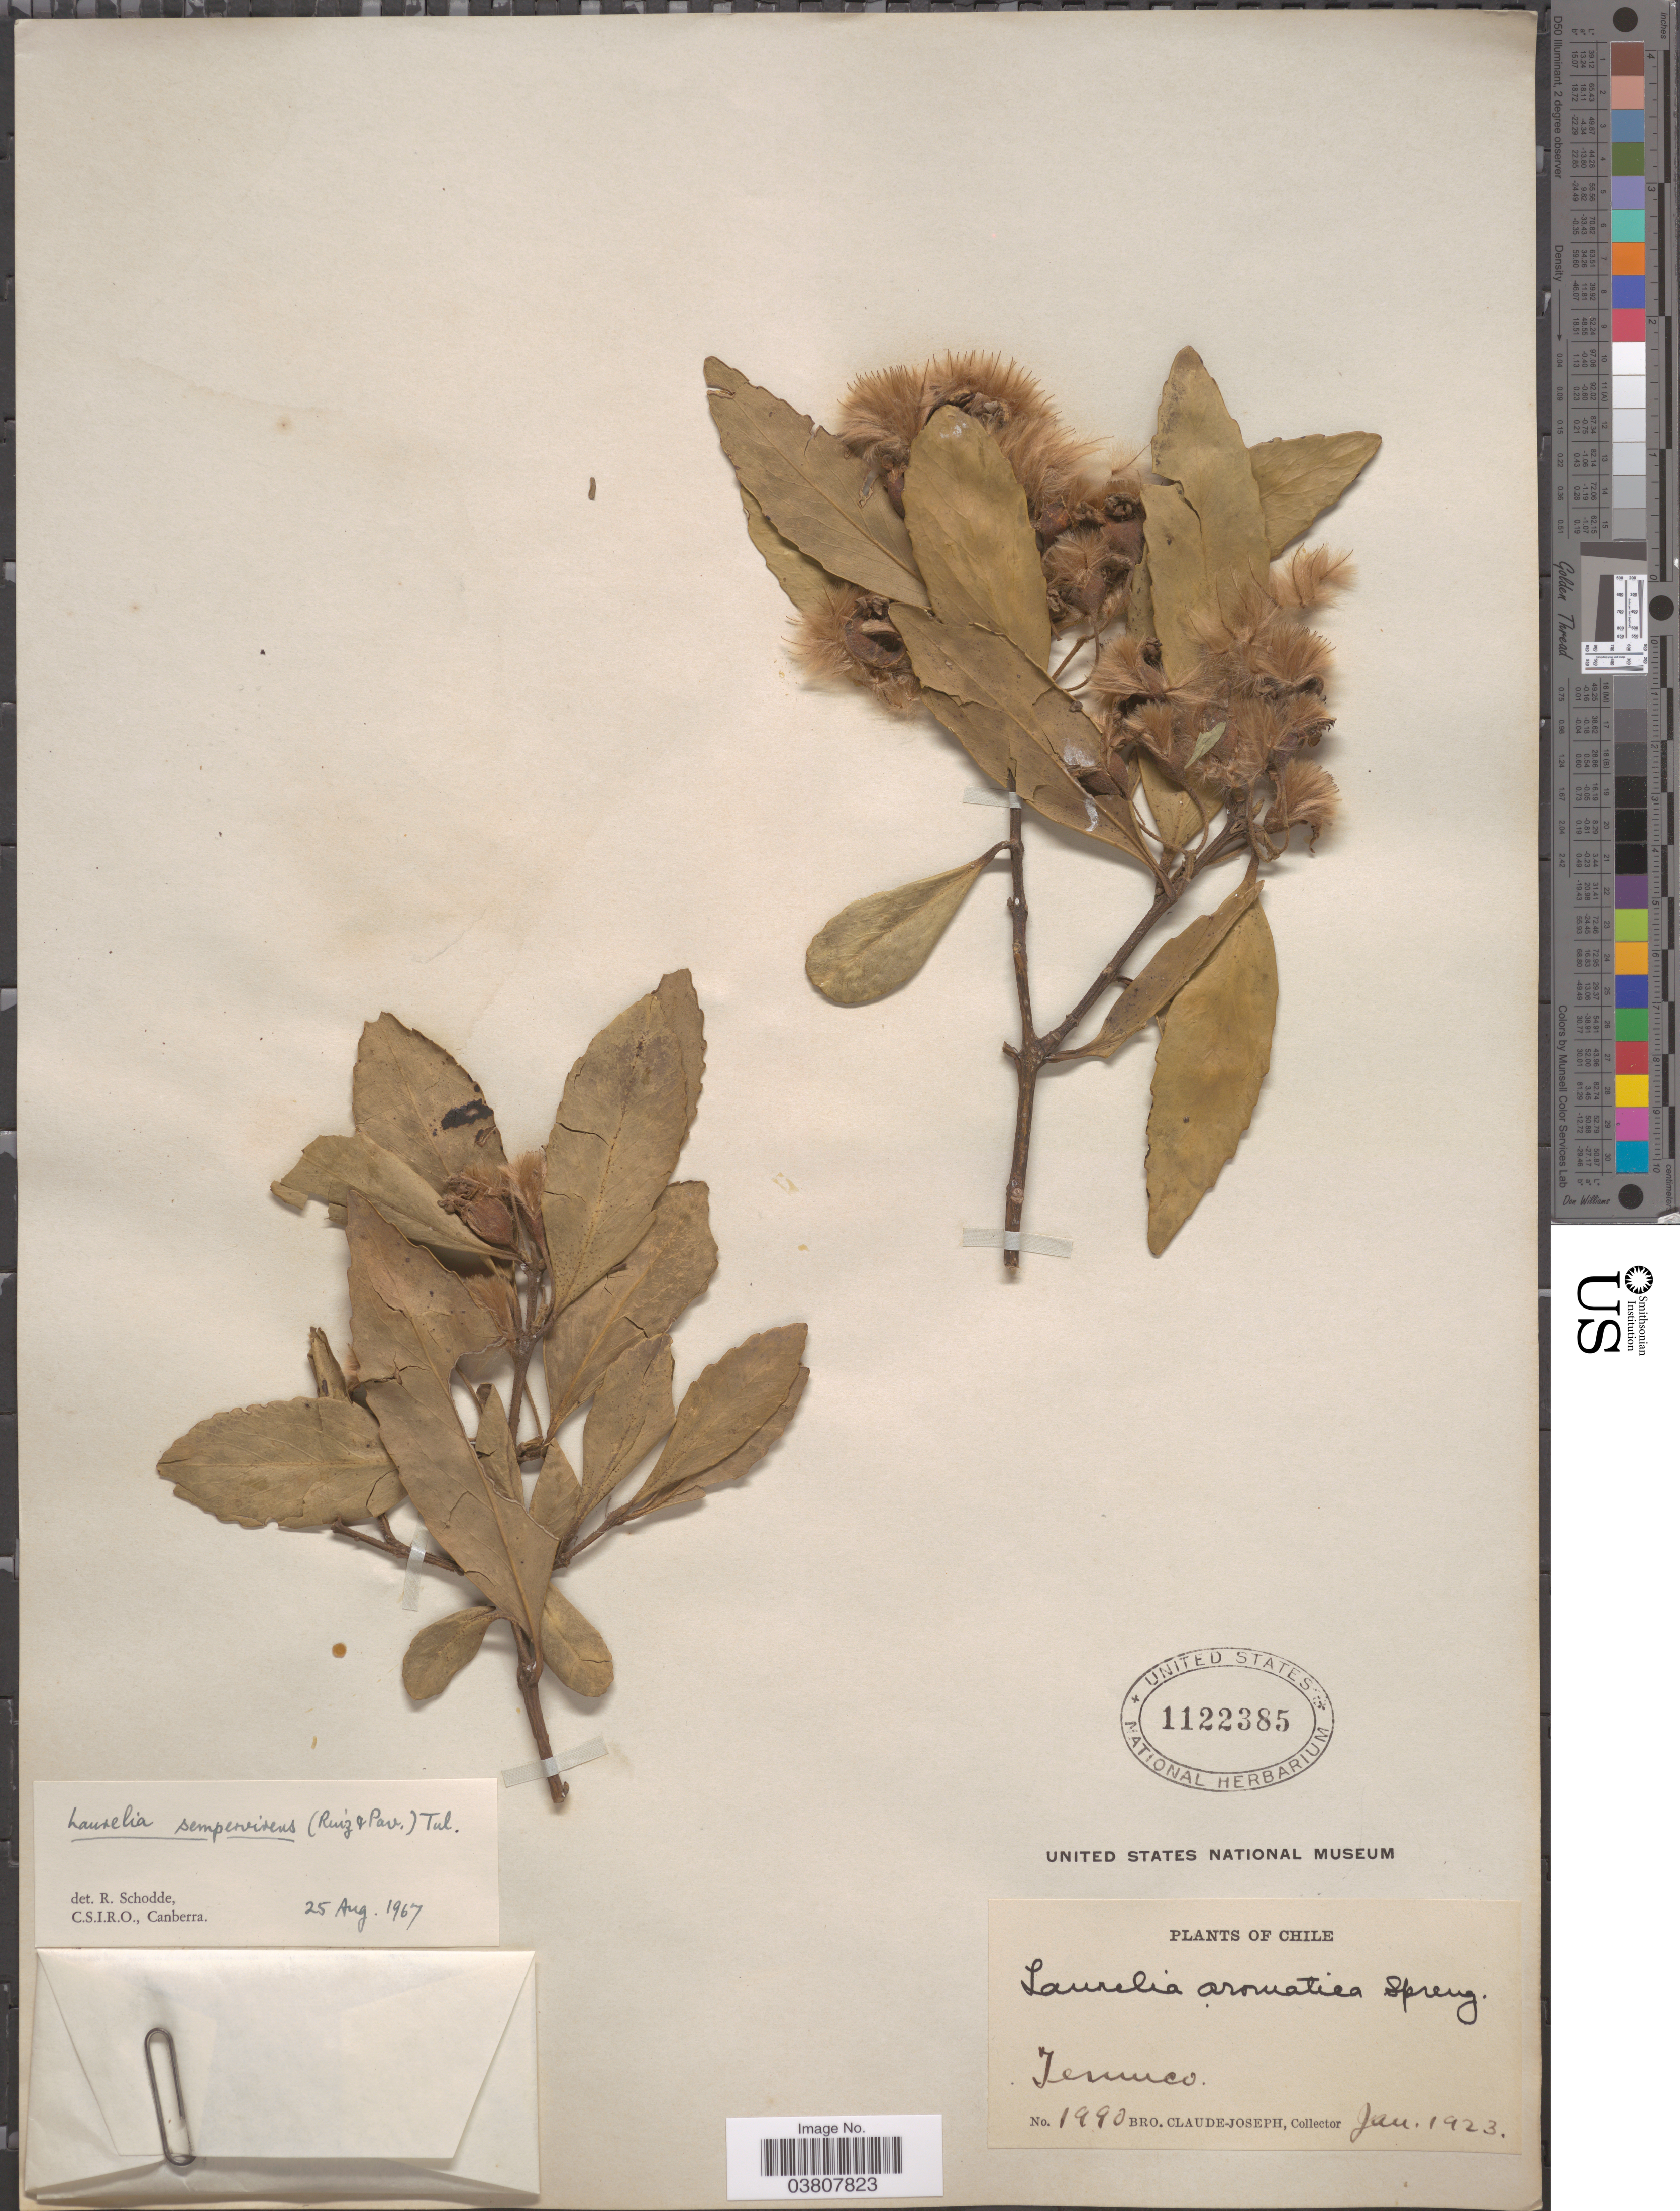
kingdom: Plantae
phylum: Tracheophyta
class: Magnoliopsida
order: Laurales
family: Atherospermataceae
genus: Laurelia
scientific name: Laurelia sempervirens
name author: (Ruiz & Pav.) Tul.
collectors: Bro. Claude-Joseph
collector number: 1990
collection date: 1923-01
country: Chile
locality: Temuco.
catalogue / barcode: US 1122385